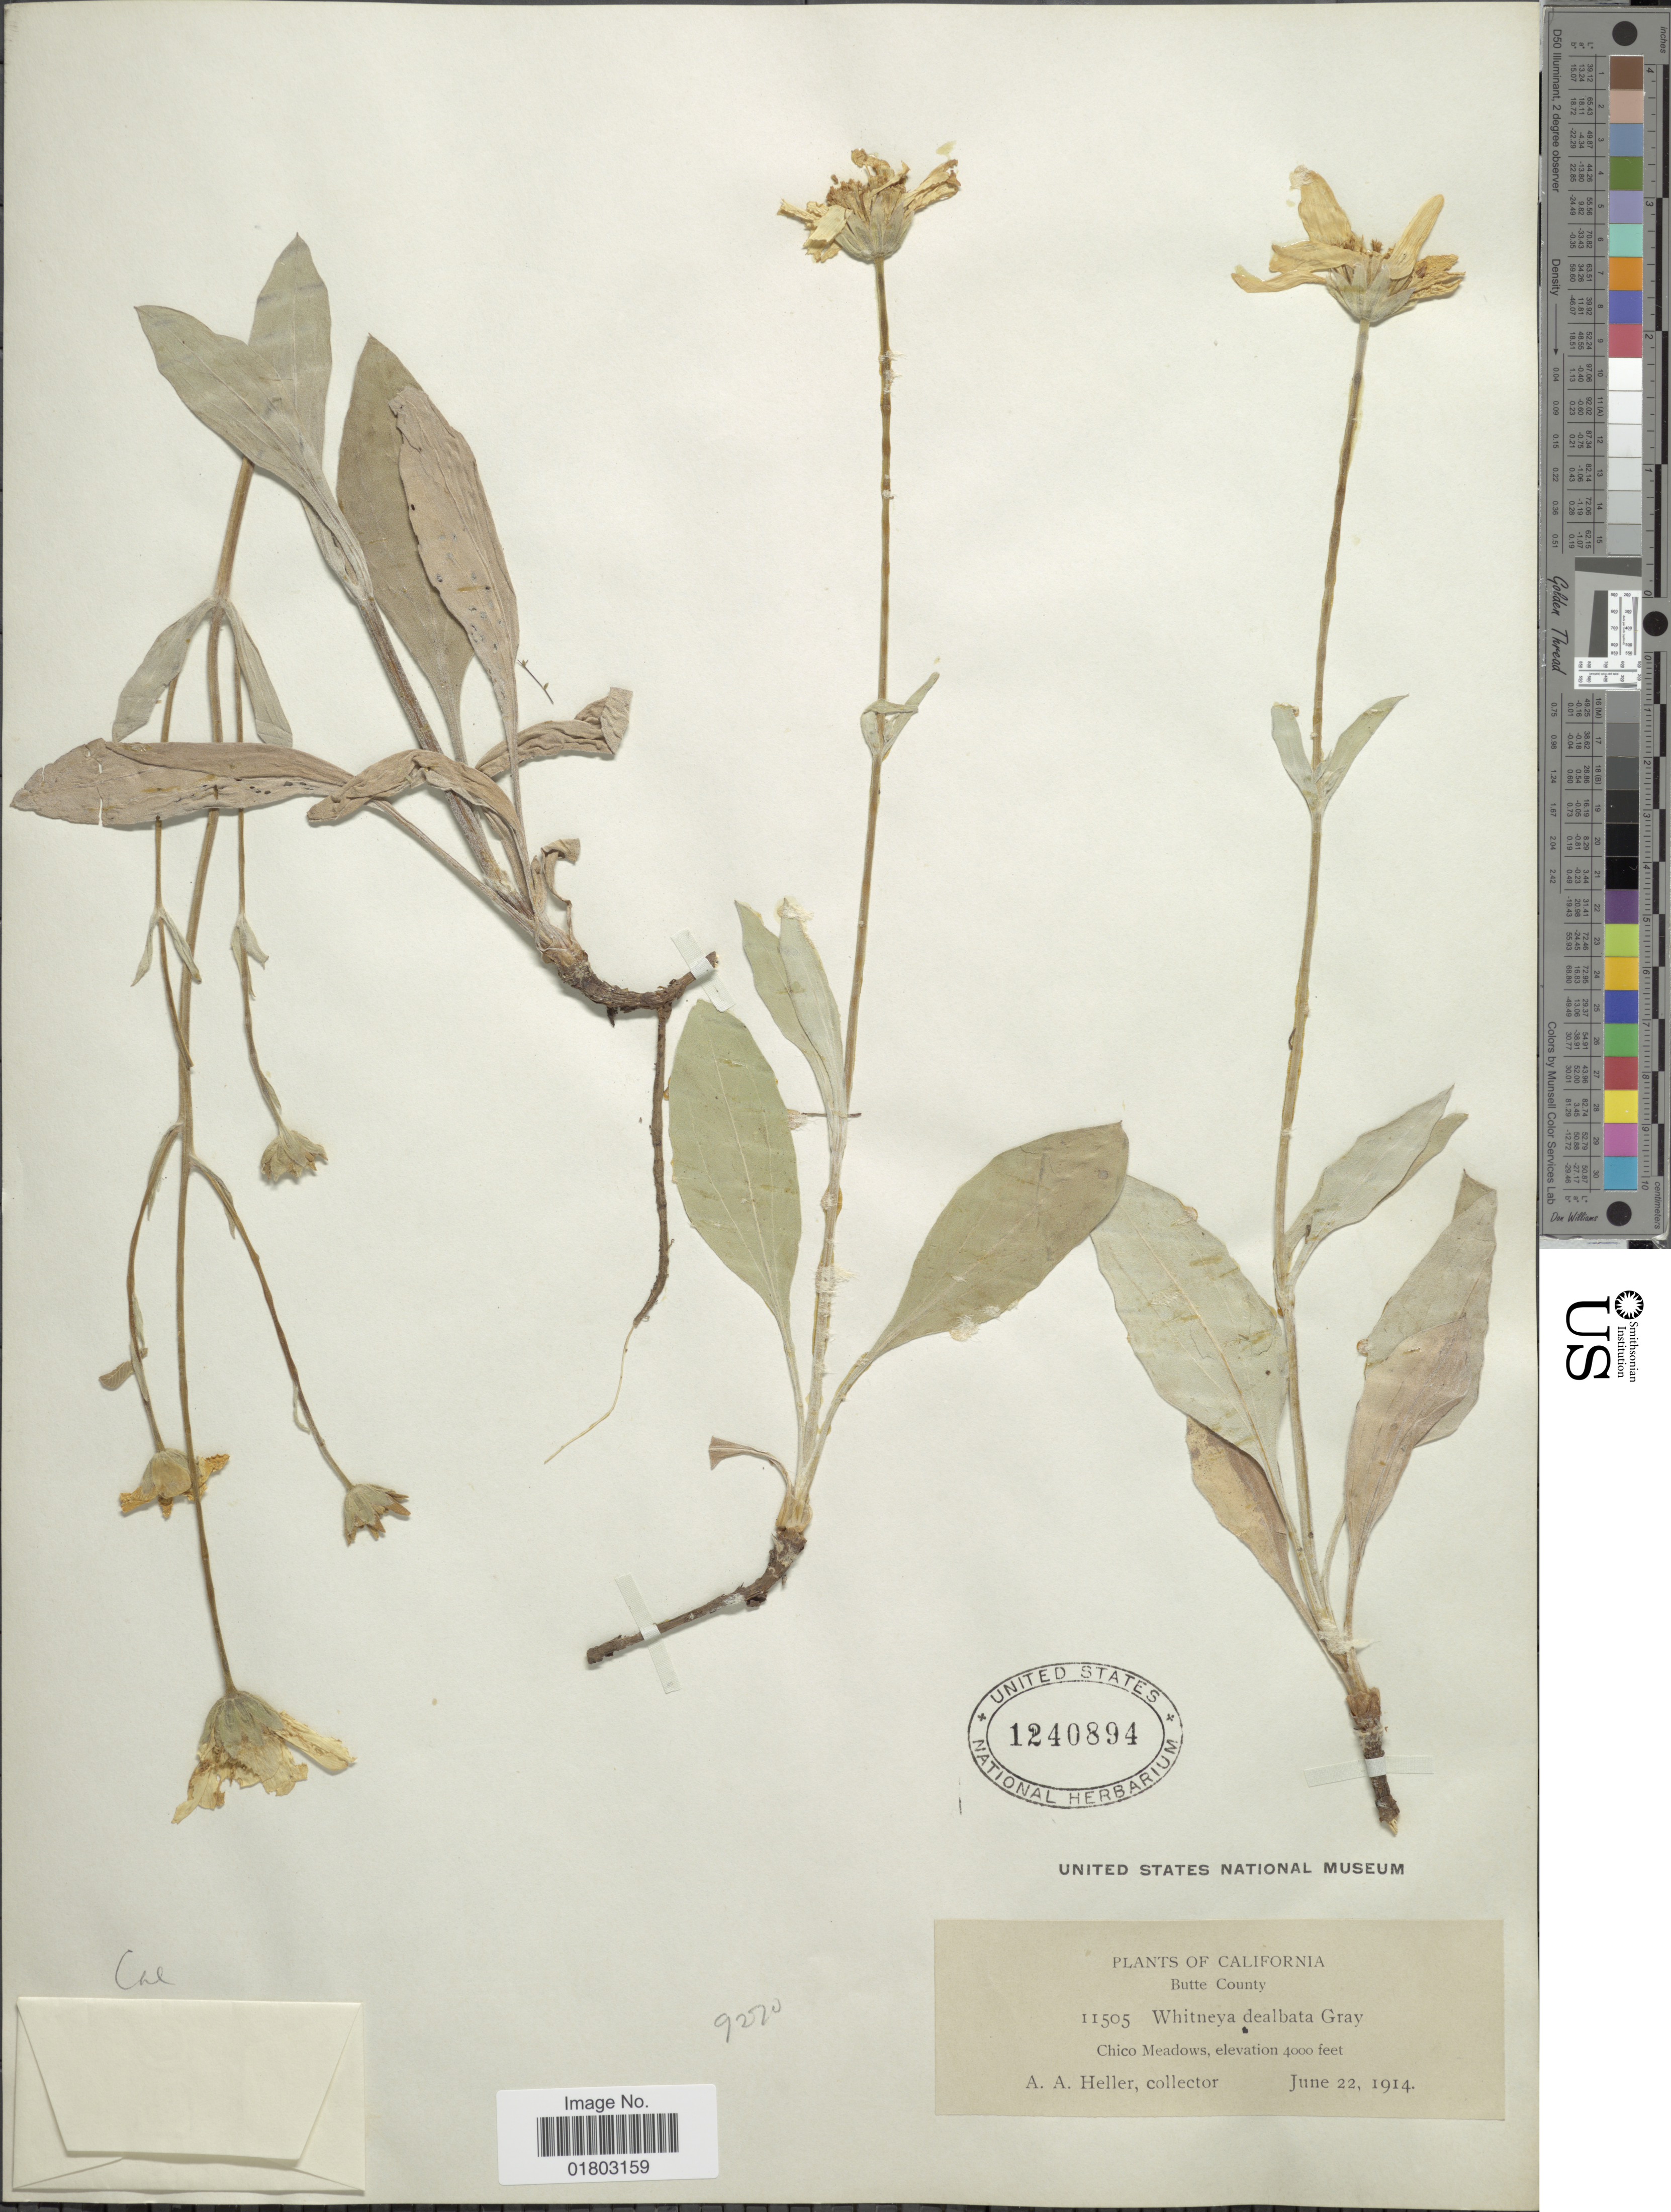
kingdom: Plantae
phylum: Tracheophyta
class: Magnoliopsida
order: Asterales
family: Asteraceae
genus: Arnica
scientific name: Arnica dealbata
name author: (A. Gray) B.G. Baldwin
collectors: A. A. Heller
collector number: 11505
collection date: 1914-06-22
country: United States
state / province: California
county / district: Butte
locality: Butte County, Chico Meadows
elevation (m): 1219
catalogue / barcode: US 1240894